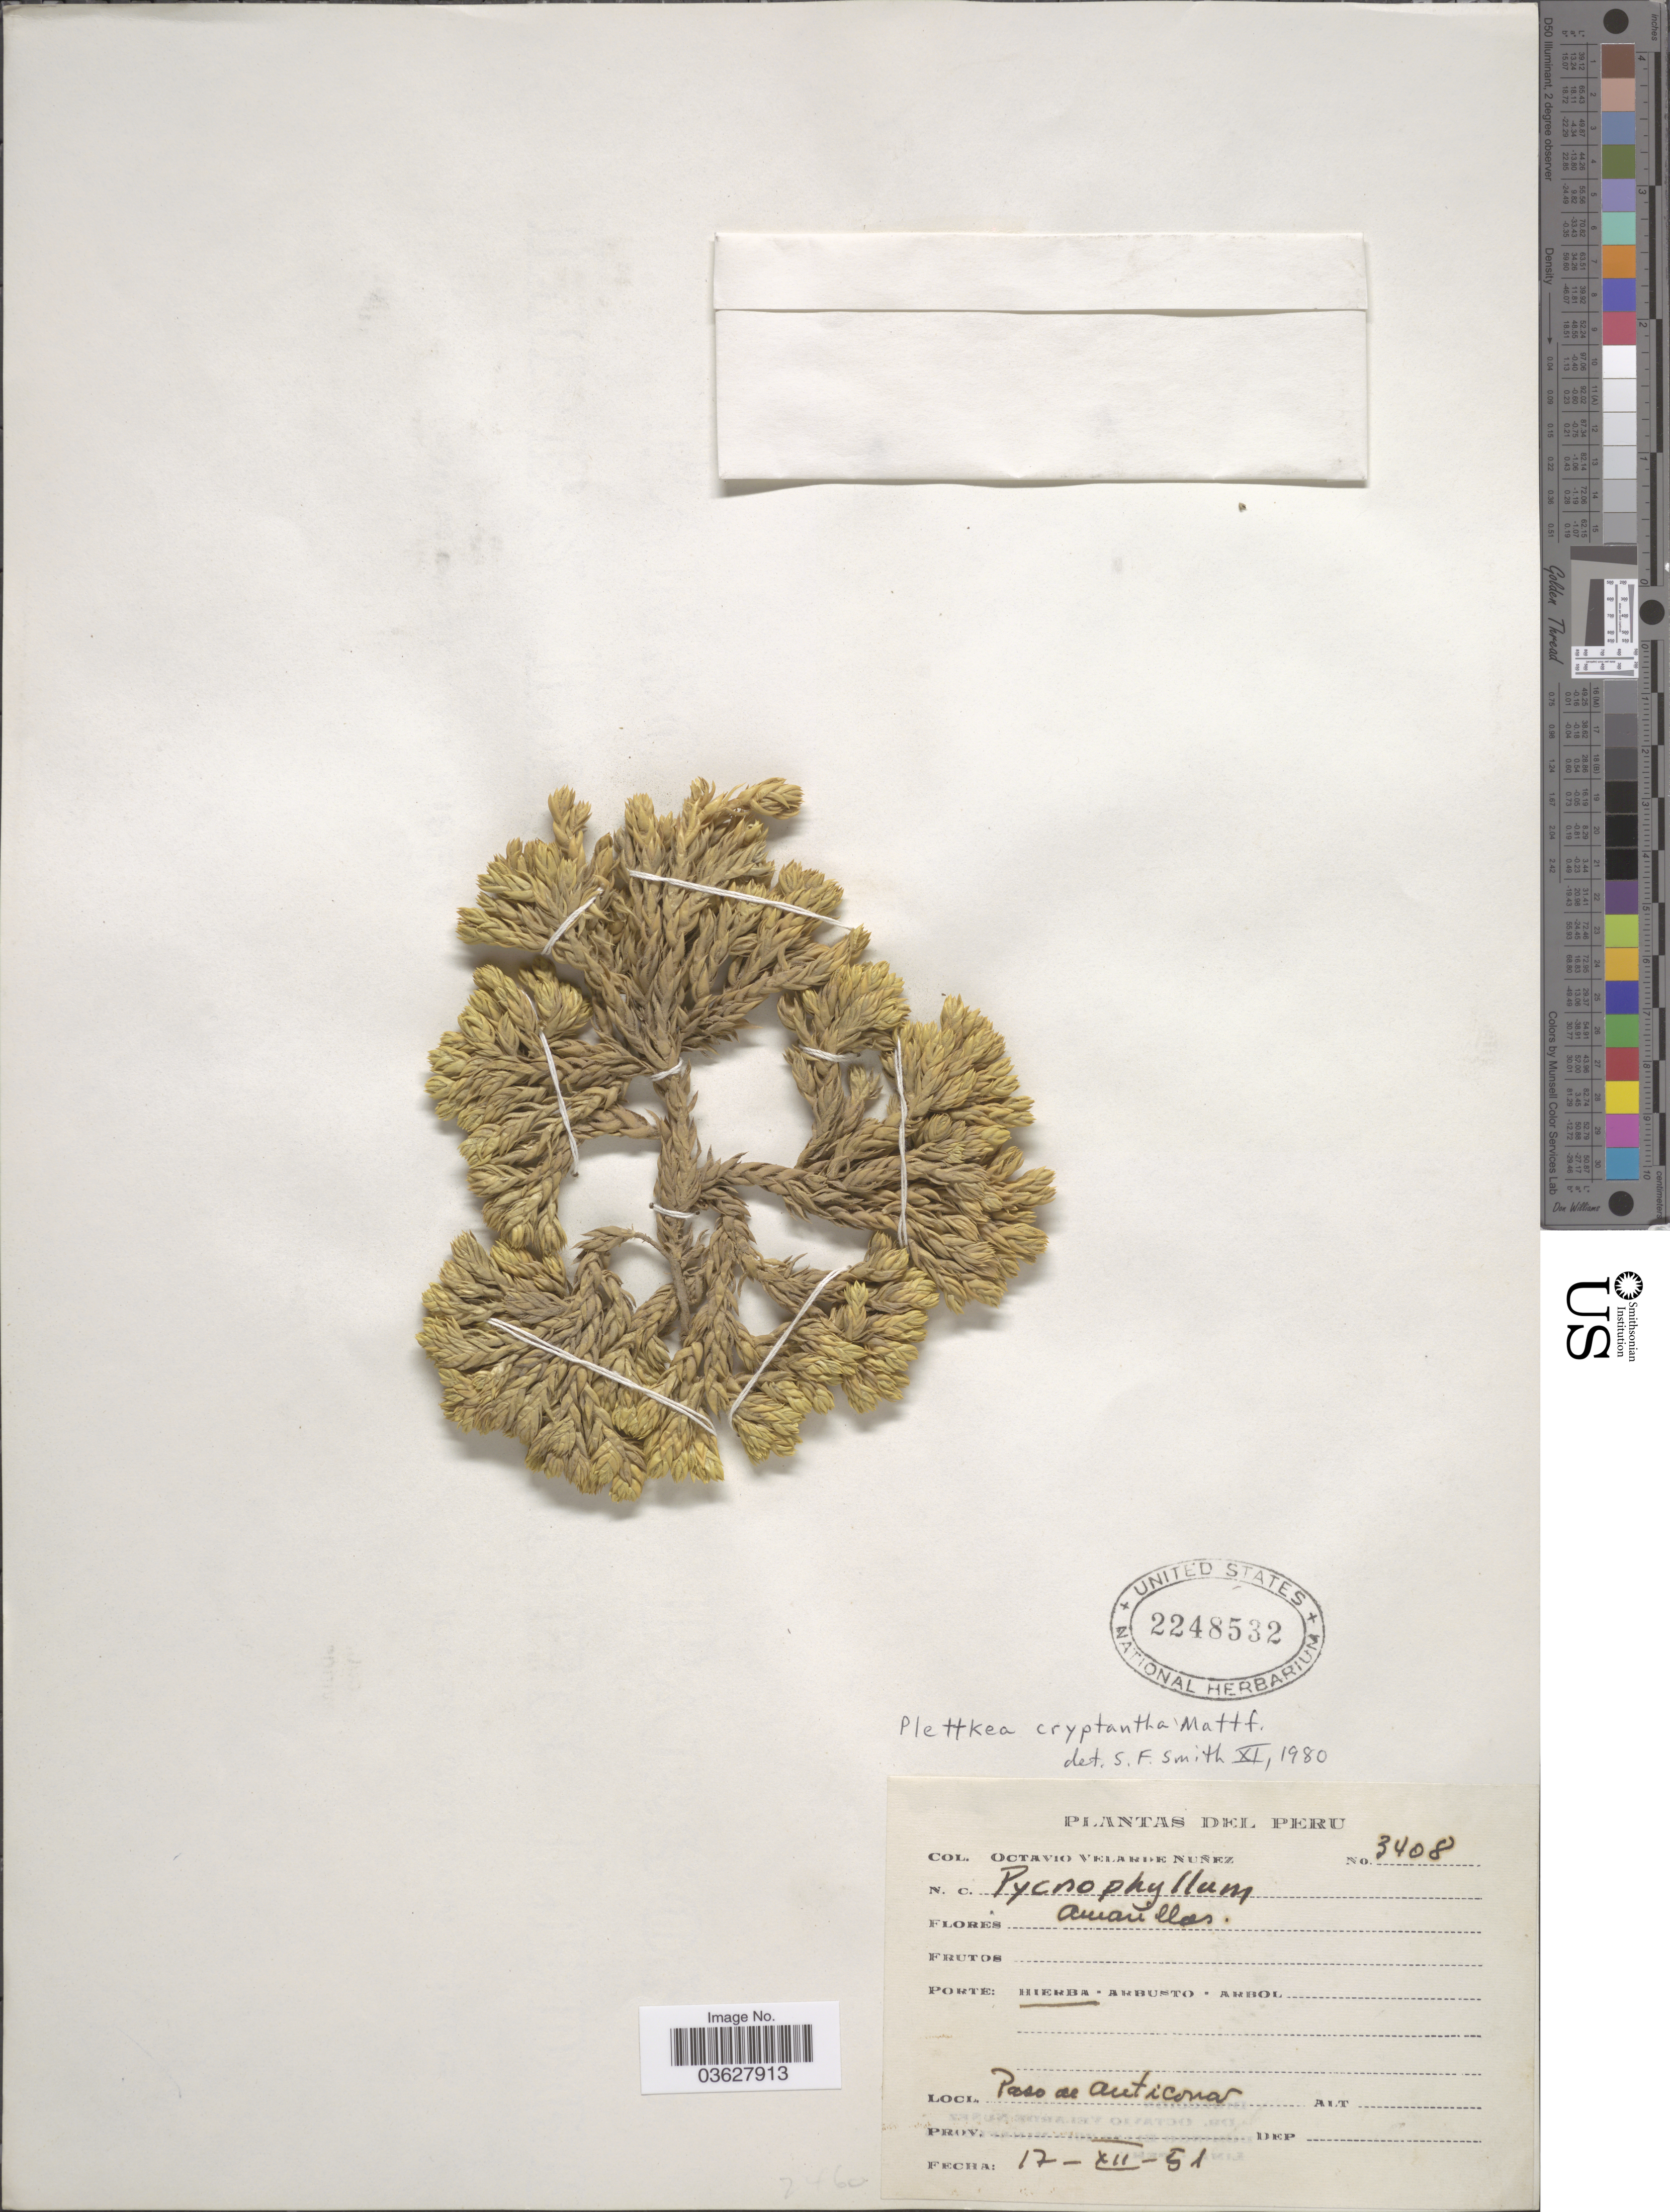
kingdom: Plantae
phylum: Tracheophyta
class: Magnoliopsida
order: Caryophyllales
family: Caryophyllaceae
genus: Pycnophyllopsis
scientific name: Pycnophyllopsis cryptantha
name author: (Mattf.) Timaná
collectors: O. Velarde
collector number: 3408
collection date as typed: Transcribed d/m/y: 17/12/51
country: Peru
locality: Paso de Anticona.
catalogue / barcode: US 2248532